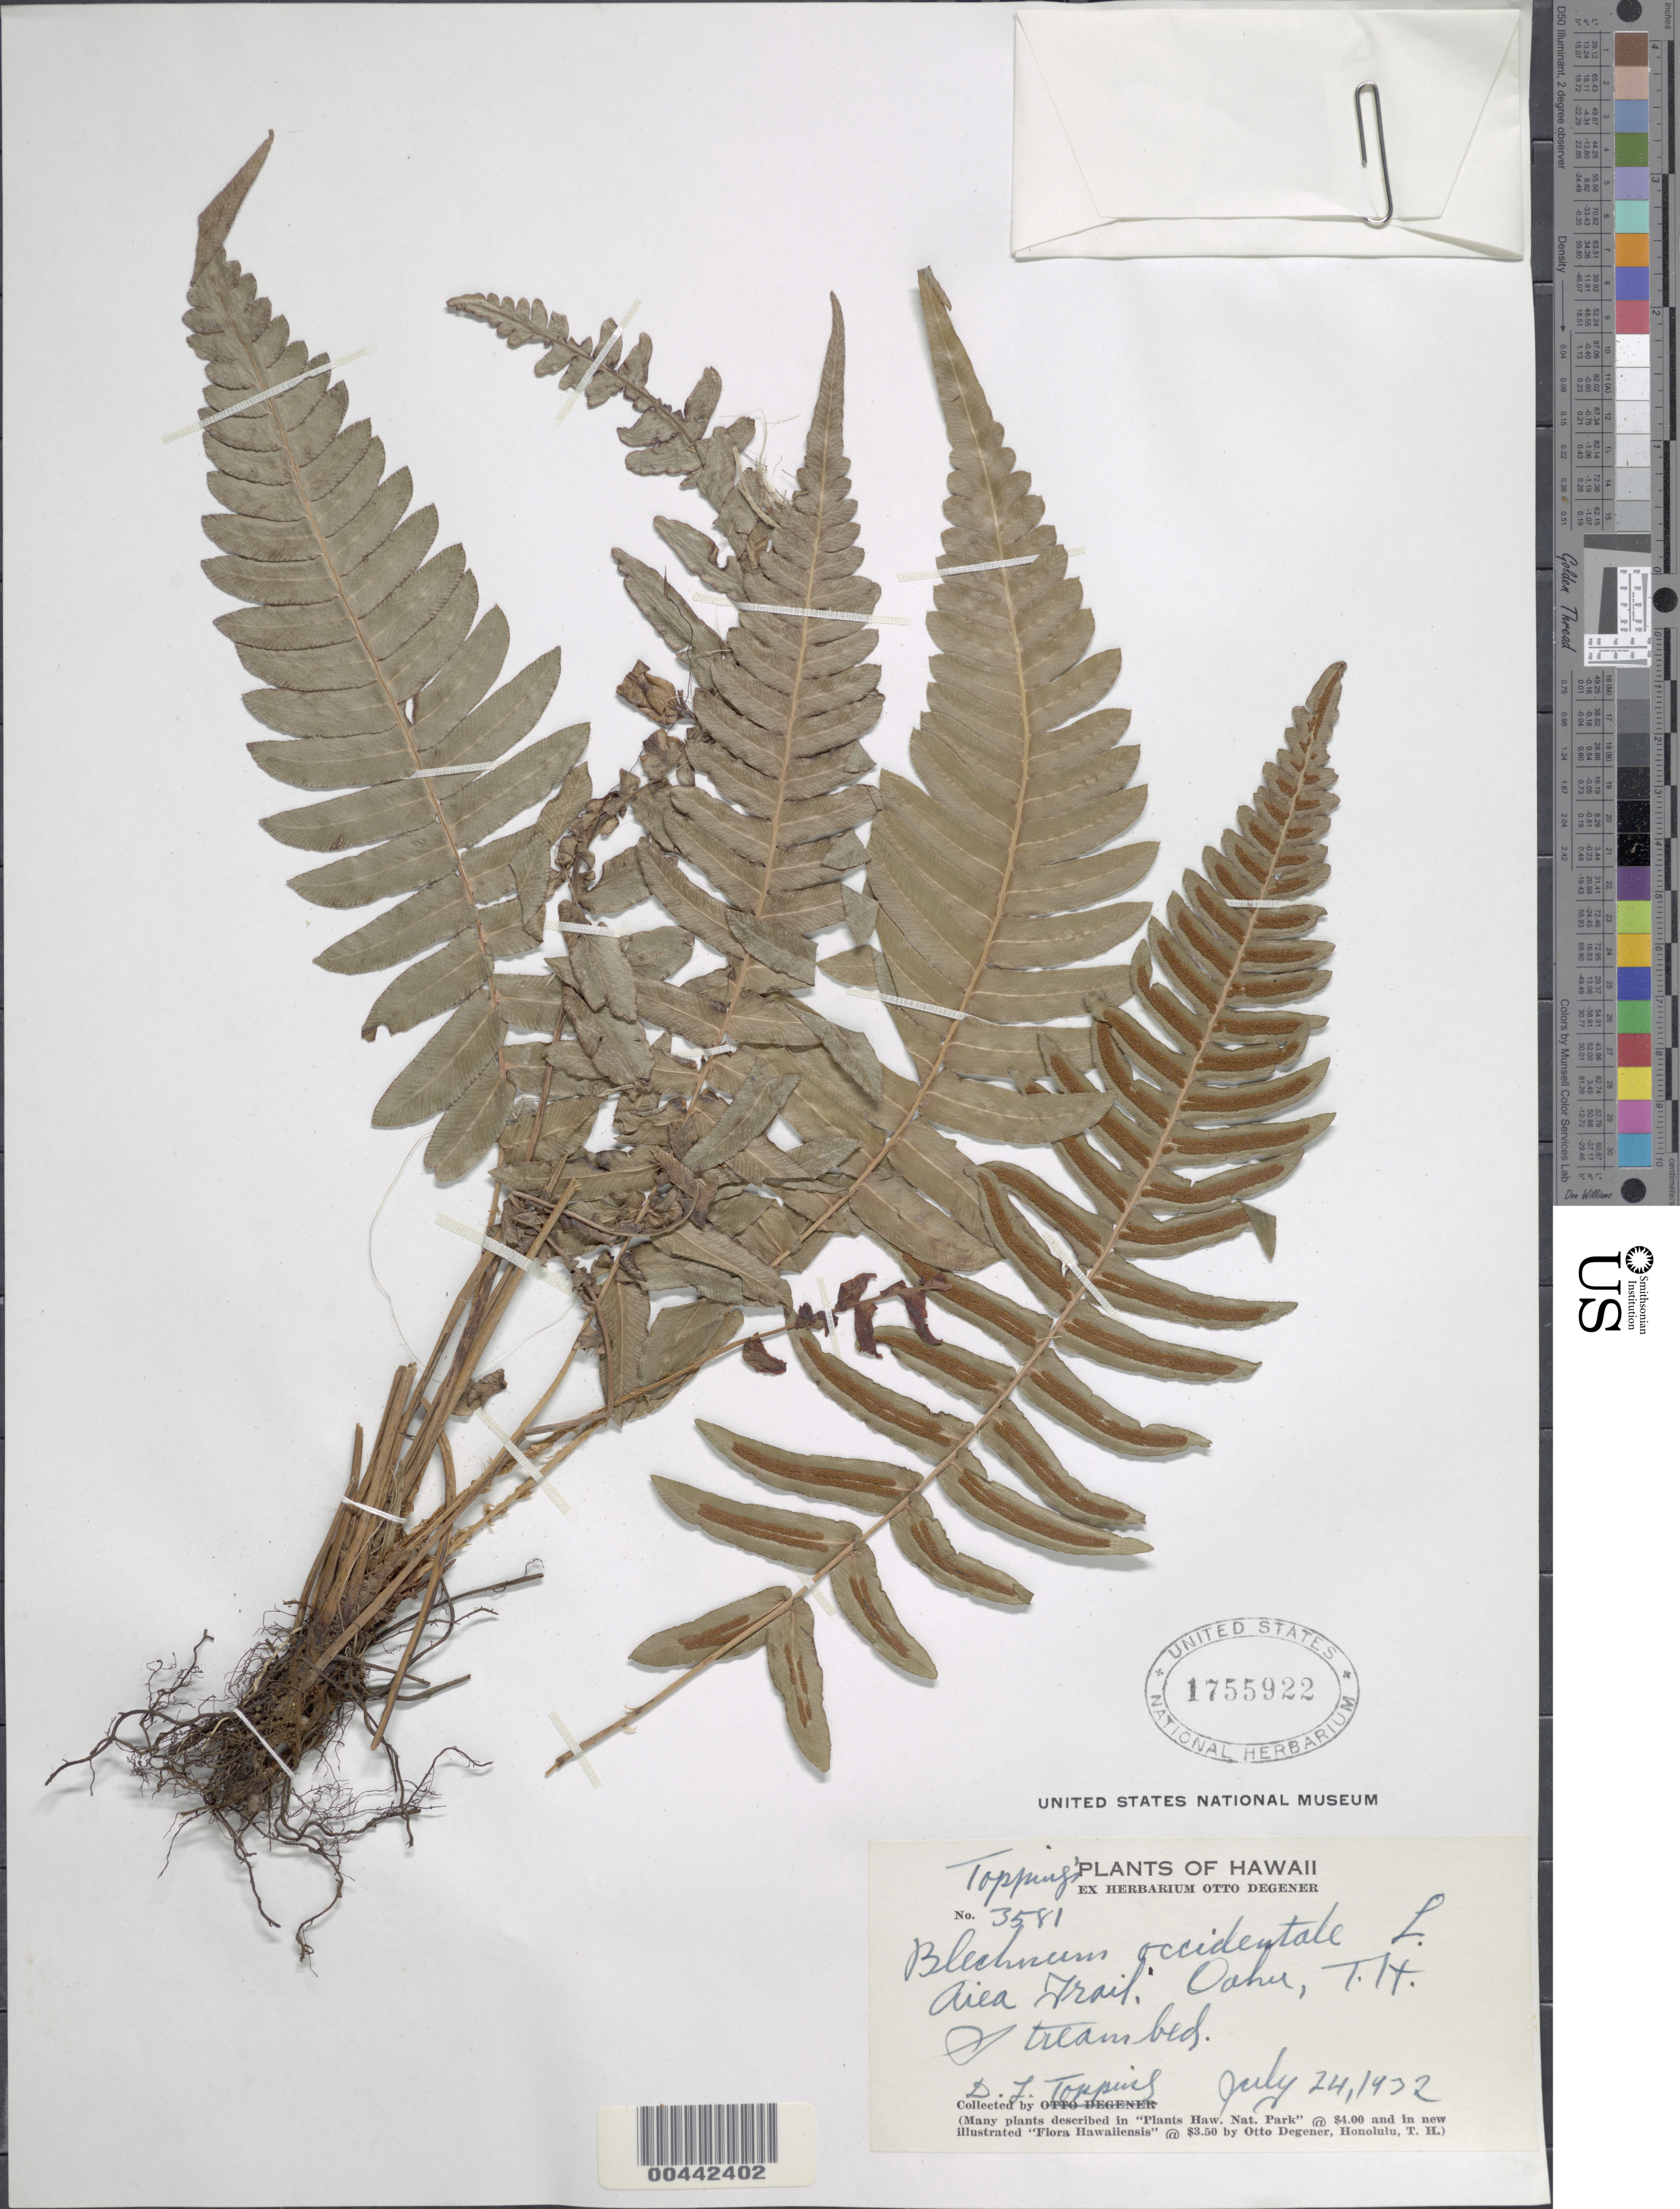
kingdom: Plantae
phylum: Tracheophyta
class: Polypodiopsida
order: Polypodiales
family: Blechnaceae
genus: Blechnum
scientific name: Blechnum appendiculatum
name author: Willd.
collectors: D. L. Topping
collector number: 3581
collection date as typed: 24 Jul 1932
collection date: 1932-07-24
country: United States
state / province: Hawaii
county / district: Honolulu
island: Oahu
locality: Aiea Trail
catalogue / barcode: US 1755922